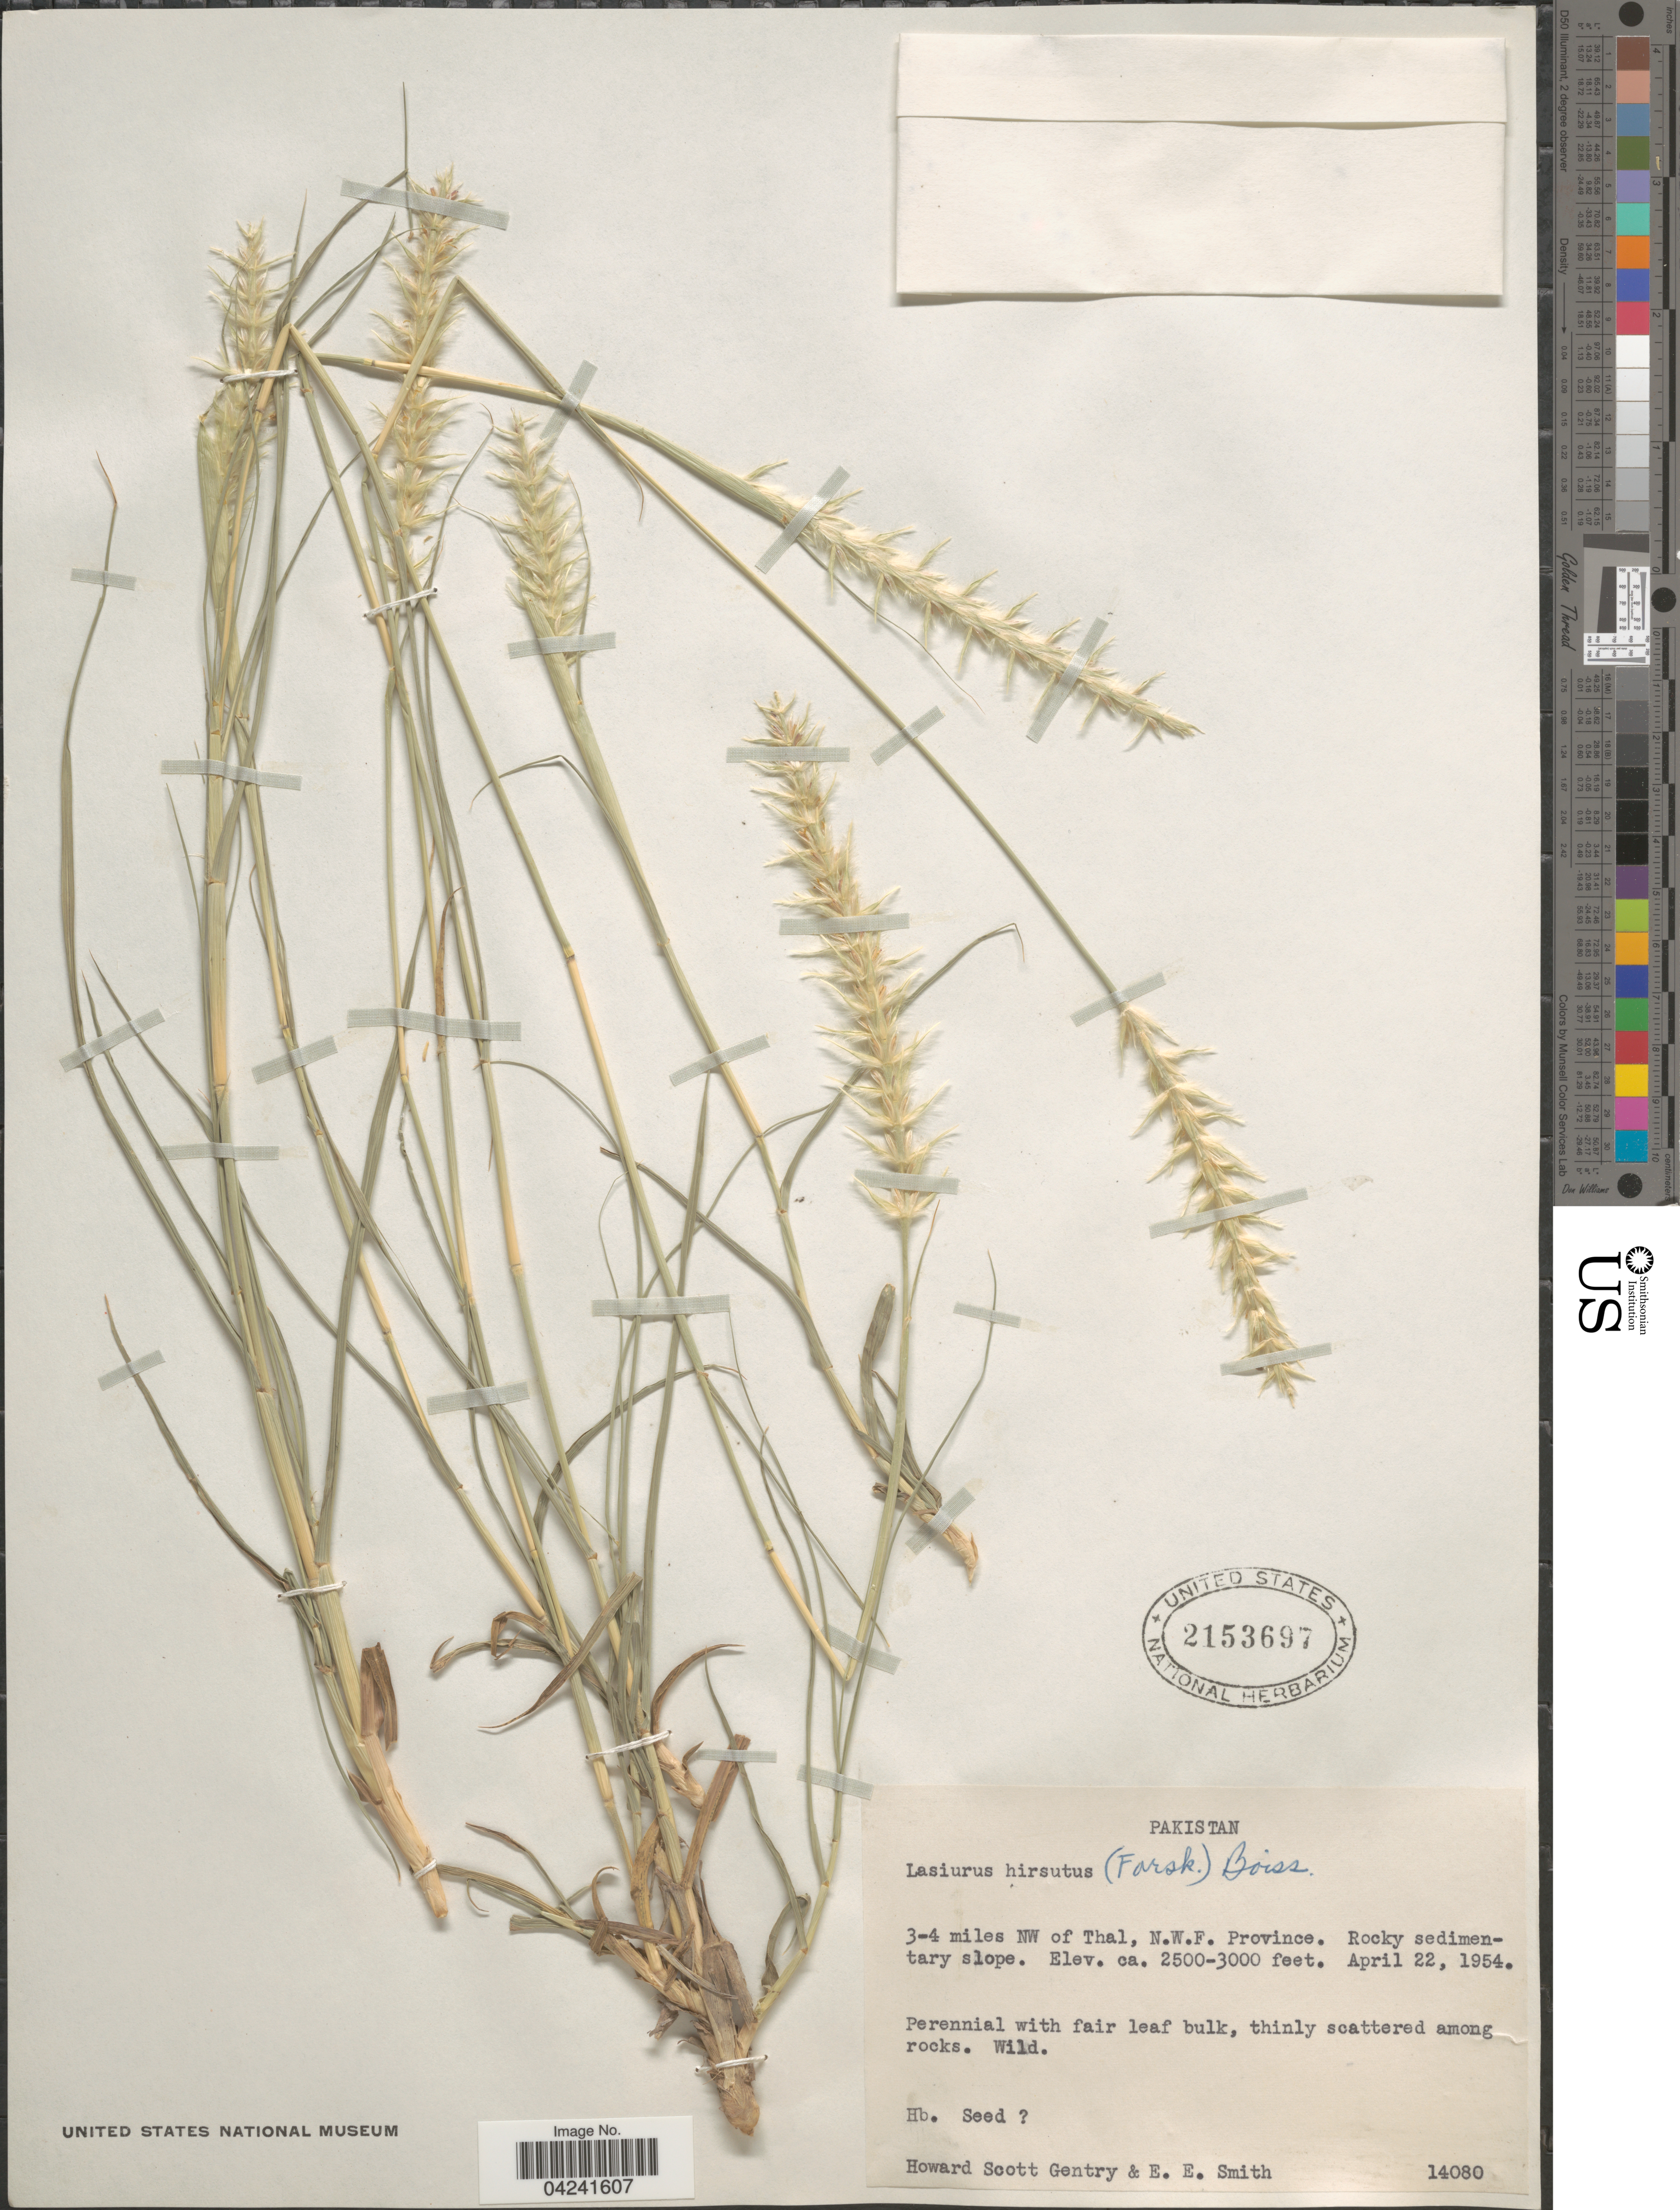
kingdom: Plantae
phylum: Tracheophyta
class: Liliopsida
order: Poales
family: Poaceae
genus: Lasiurus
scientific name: Lasiurus scindicus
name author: Henr.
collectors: H. S. Gentry & E. E. Smith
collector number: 14080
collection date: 1954-04-22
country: Pakistan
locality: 3-4 miles NW of Thal, N.W.F. Province. Rocky sedimentary slope.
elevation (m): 762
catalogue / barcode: US 2153697